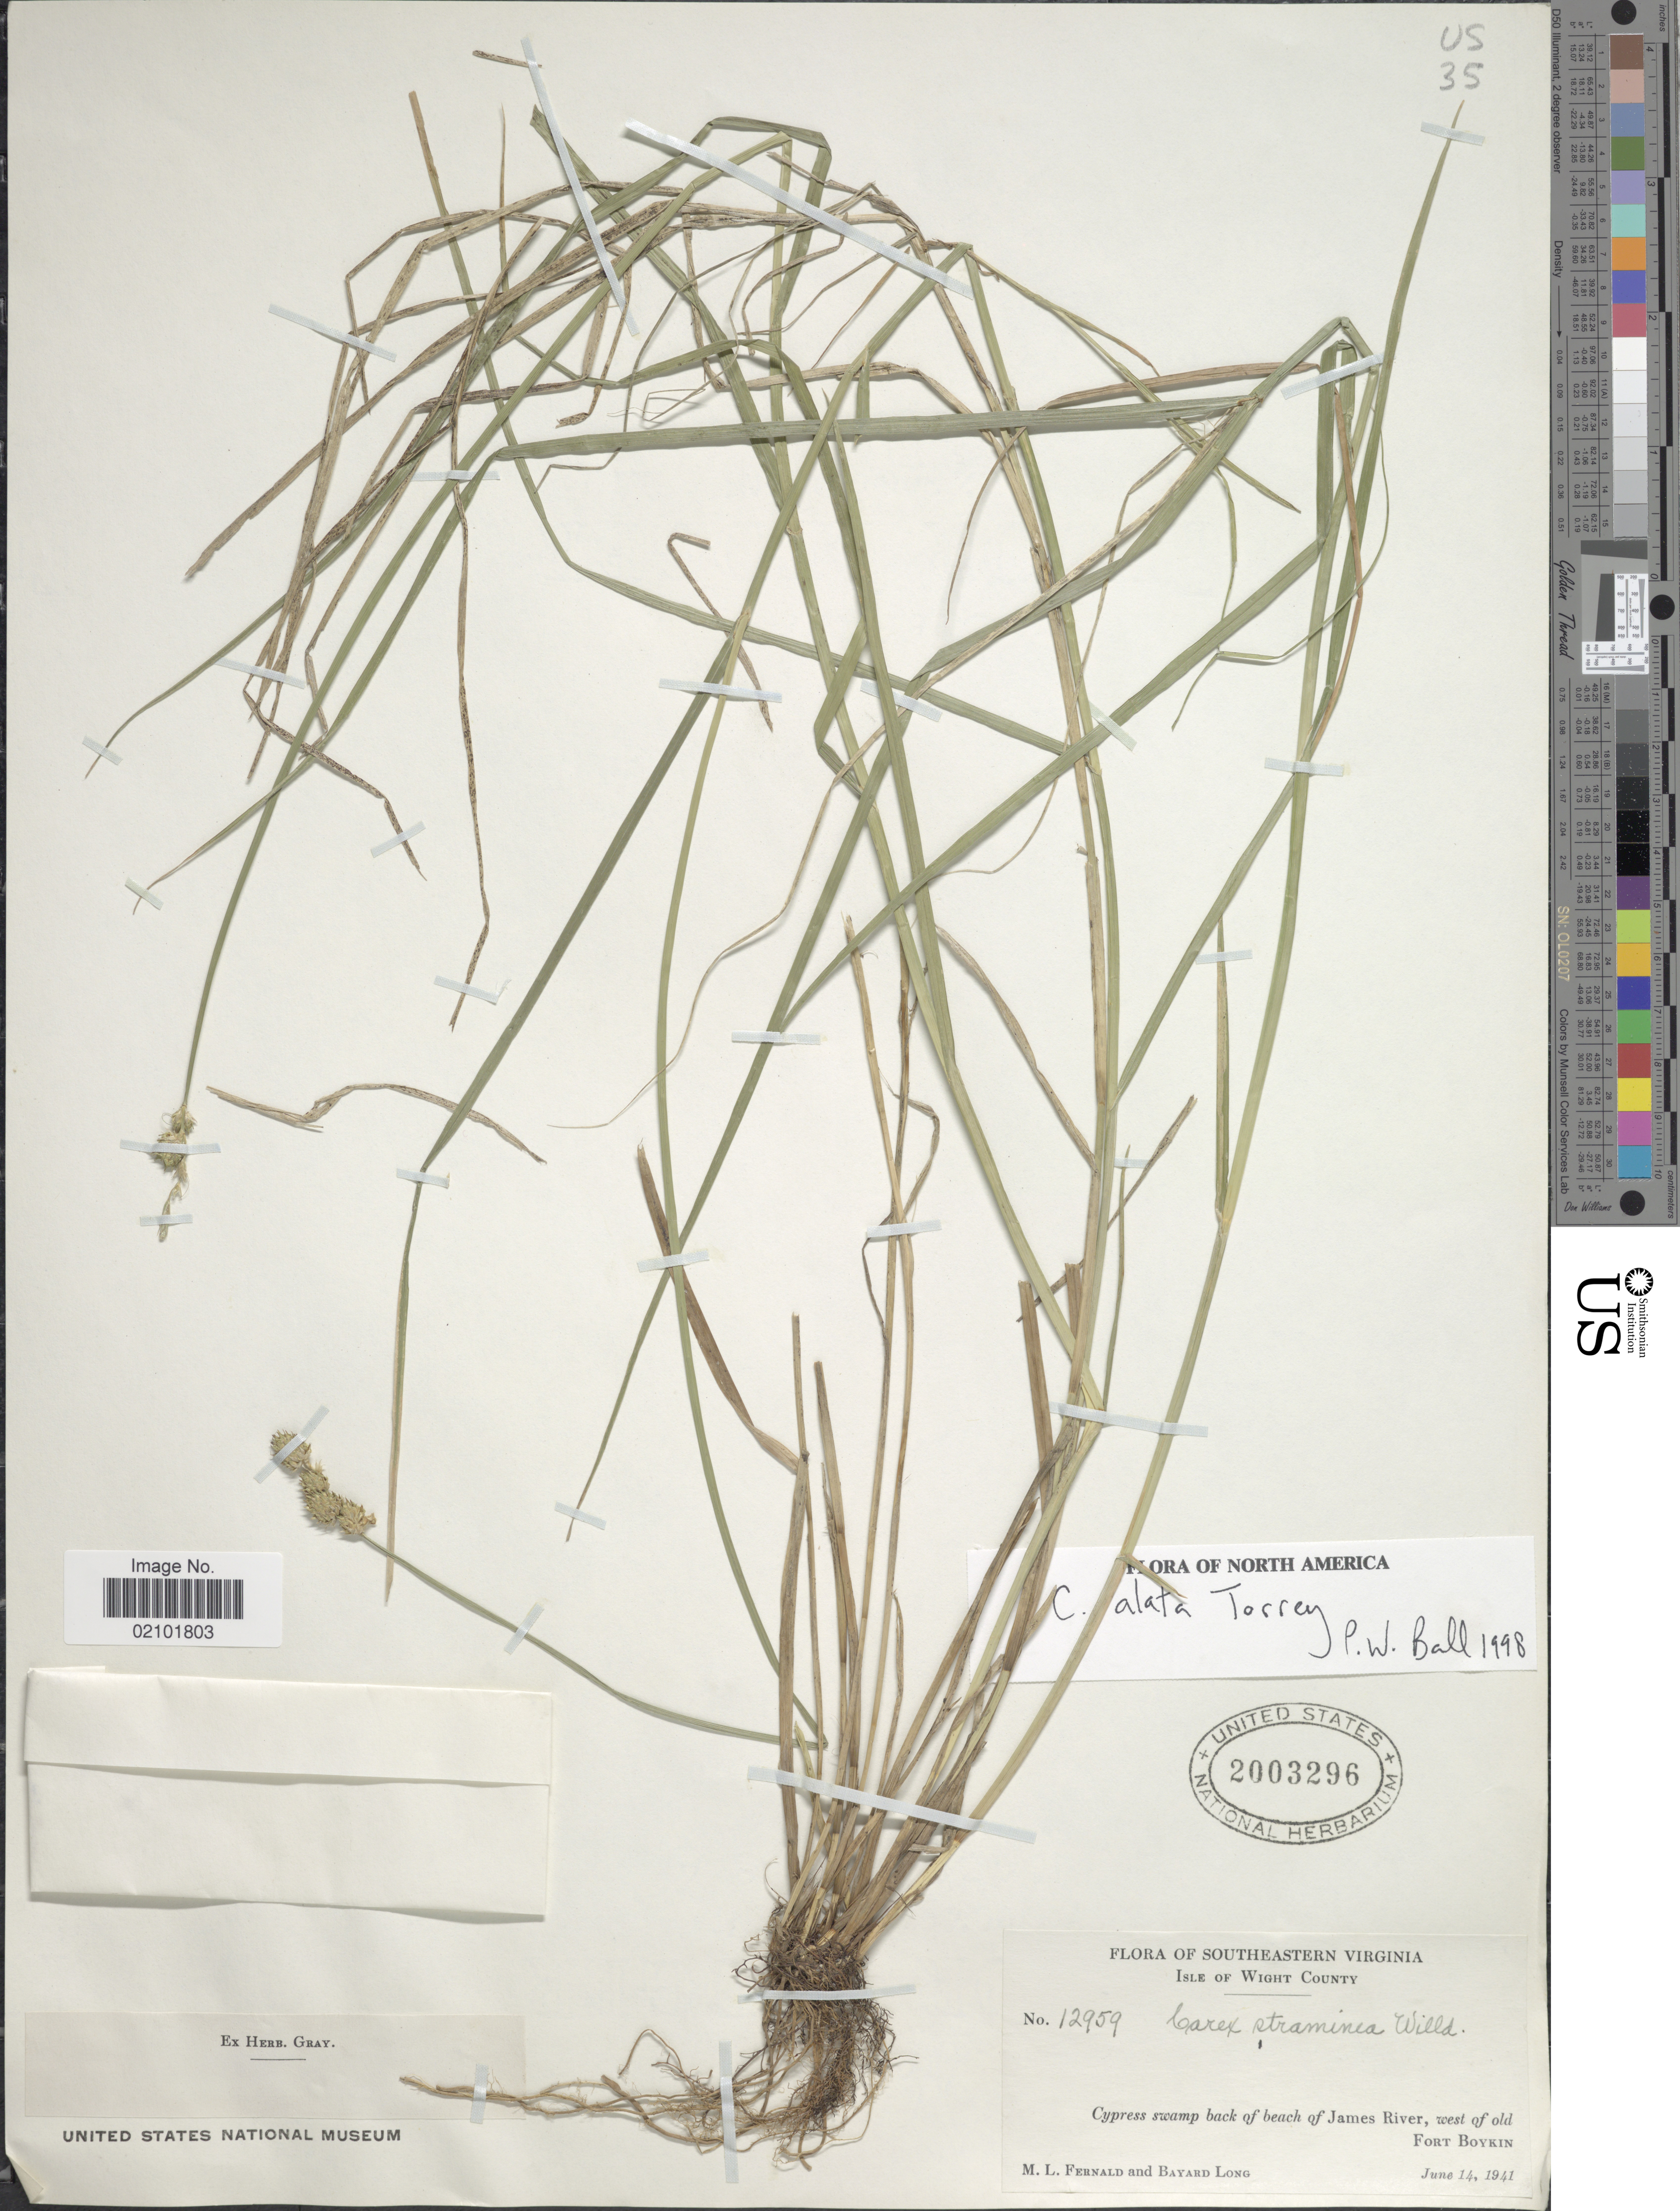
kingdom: Plantae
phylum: Tracheophyta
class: Liliopsida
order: Poales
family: Cyperaceae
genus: Carex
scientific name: Carex alata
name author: Torr.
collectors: M. L. Fernald & B. Long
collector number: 12959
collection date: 1941-06-14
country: United States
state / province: Virginia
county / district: Isle of Wight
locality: Southeastern Virginia. Isle of Wight County. Back of beach of James River, west of Old Fort Boykin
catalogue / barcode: US 2003296